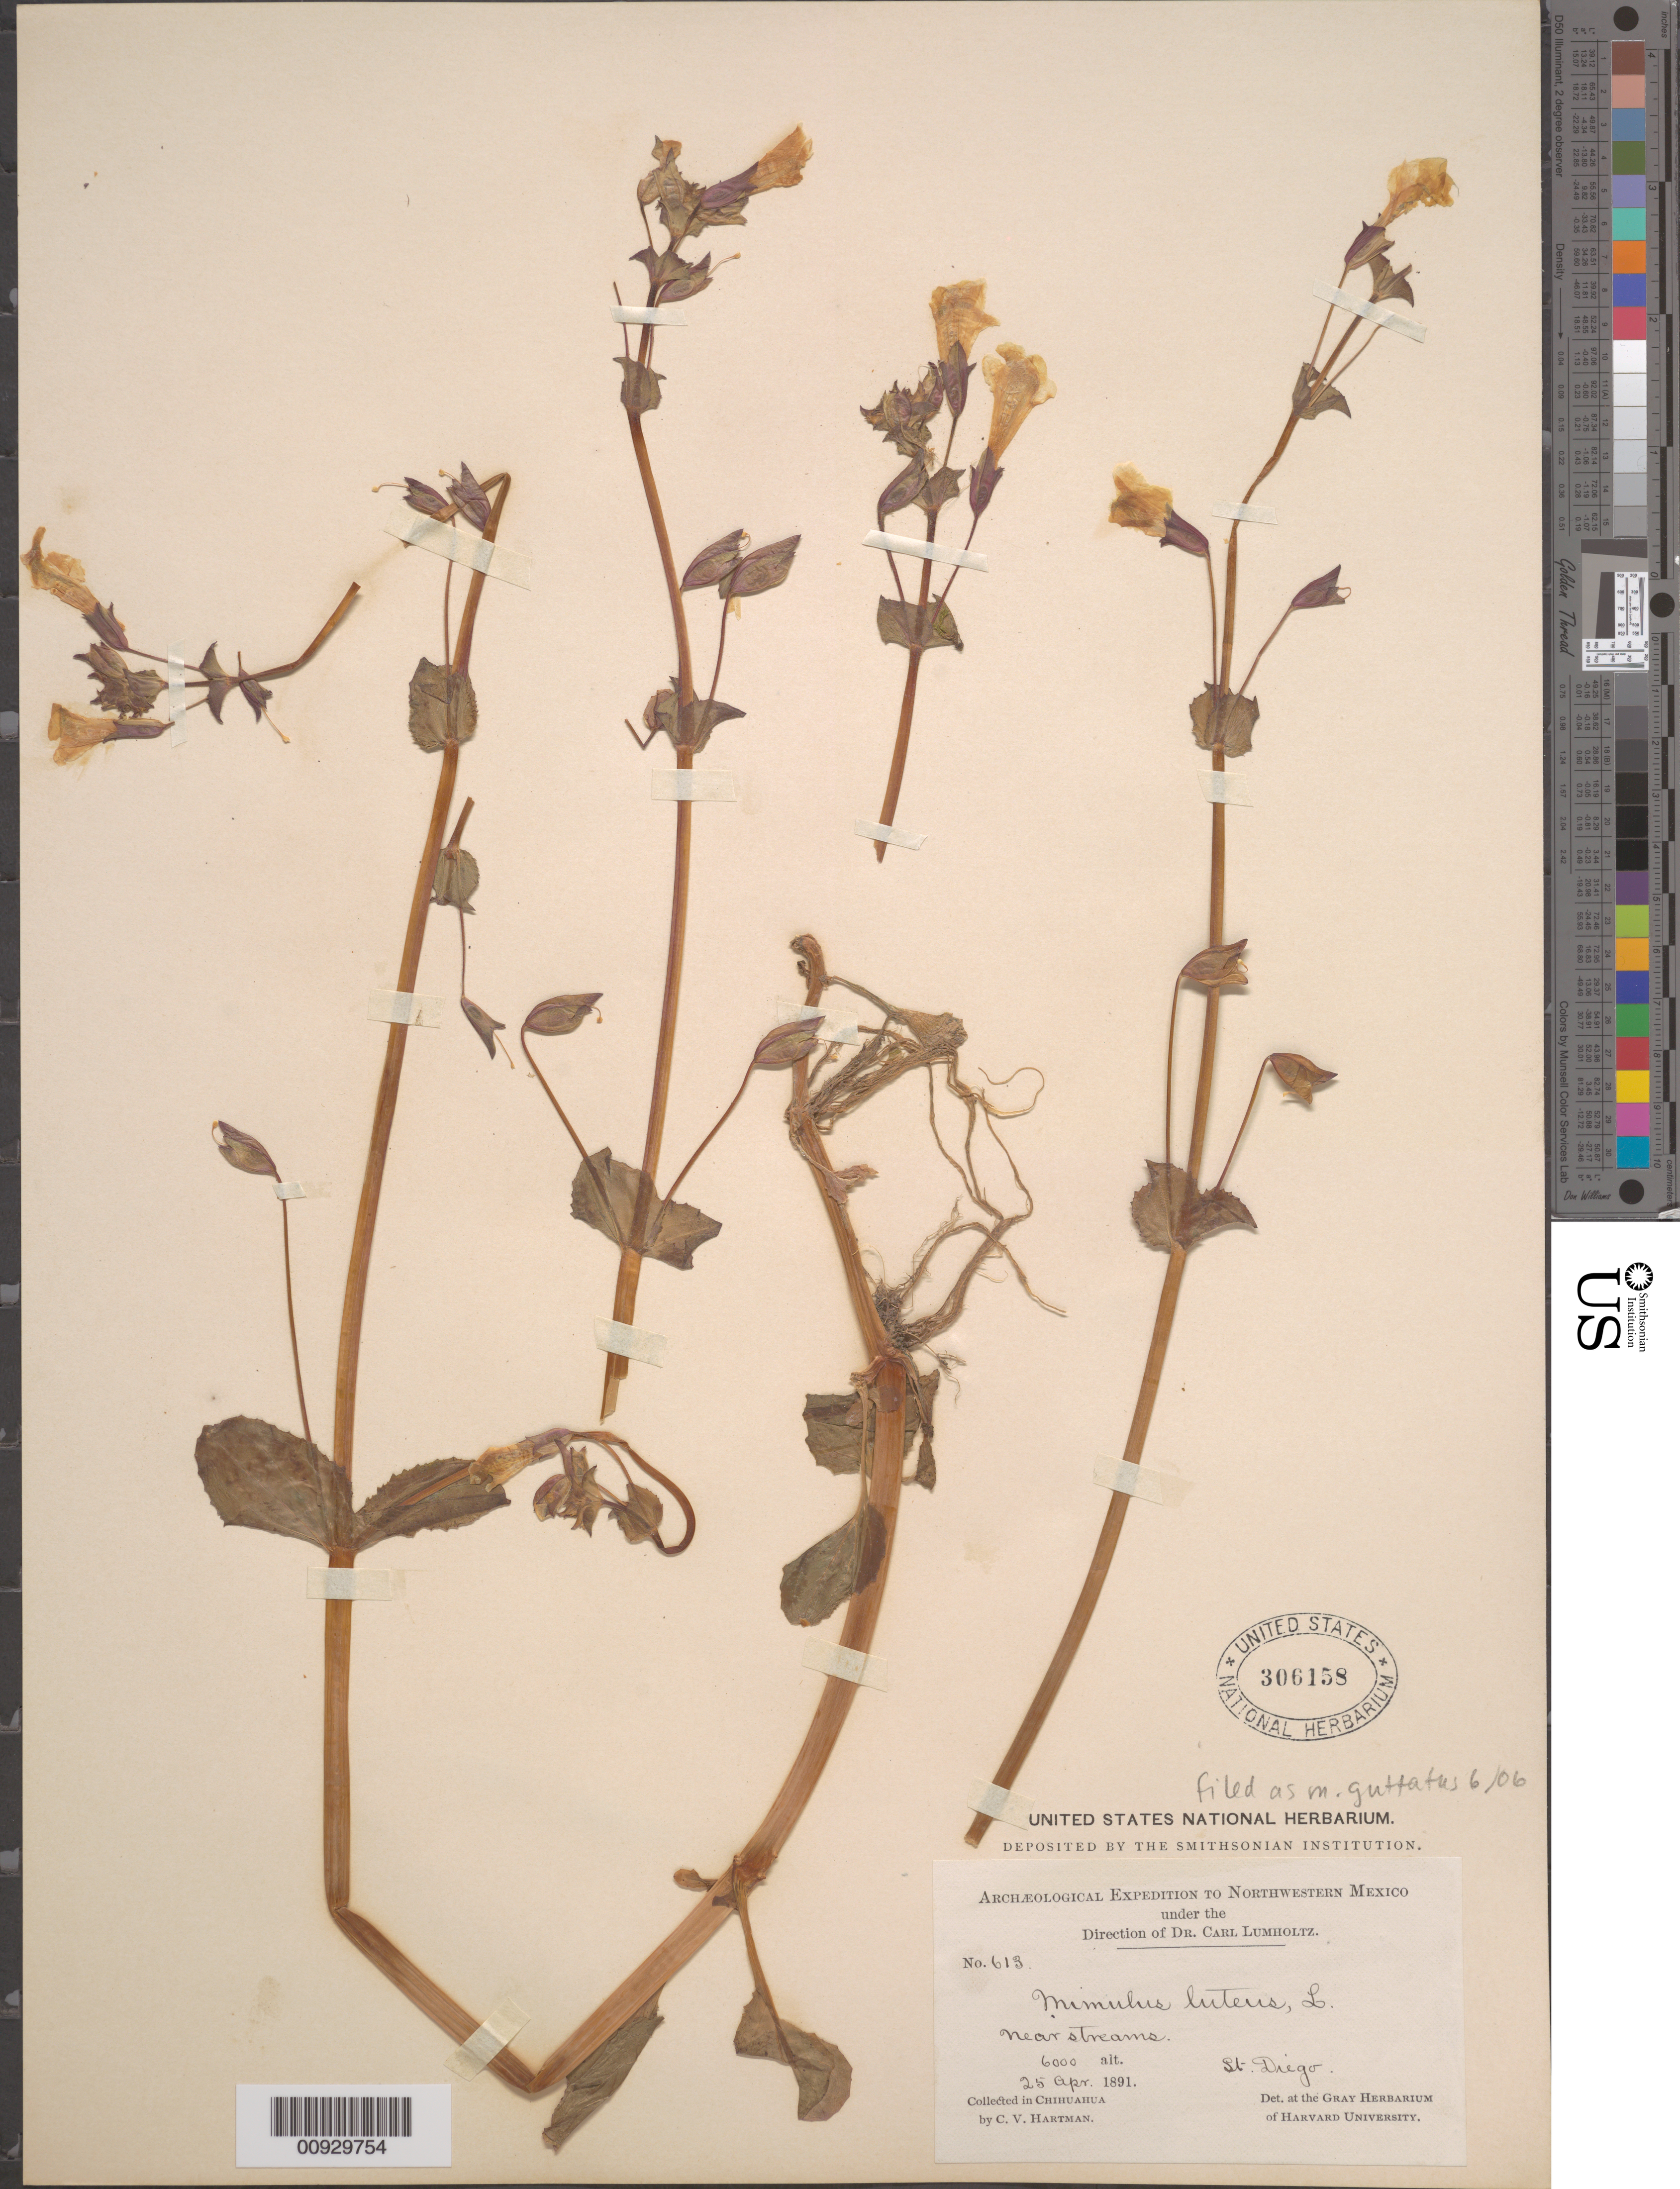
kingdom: Plantae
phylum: Tracheophyta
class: Magnoliopsida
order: Lamiales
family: Phrymaceae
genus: Mimulus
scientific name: Mimulus guttatus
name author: DC.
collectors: C. V. Hartman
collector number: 613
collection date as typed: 25 Apr 1891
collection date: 1891-04-25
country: Mexico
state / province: Chihuahua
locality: St. Diego.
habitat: Near streams.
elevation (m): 1829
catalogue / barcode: US 306158